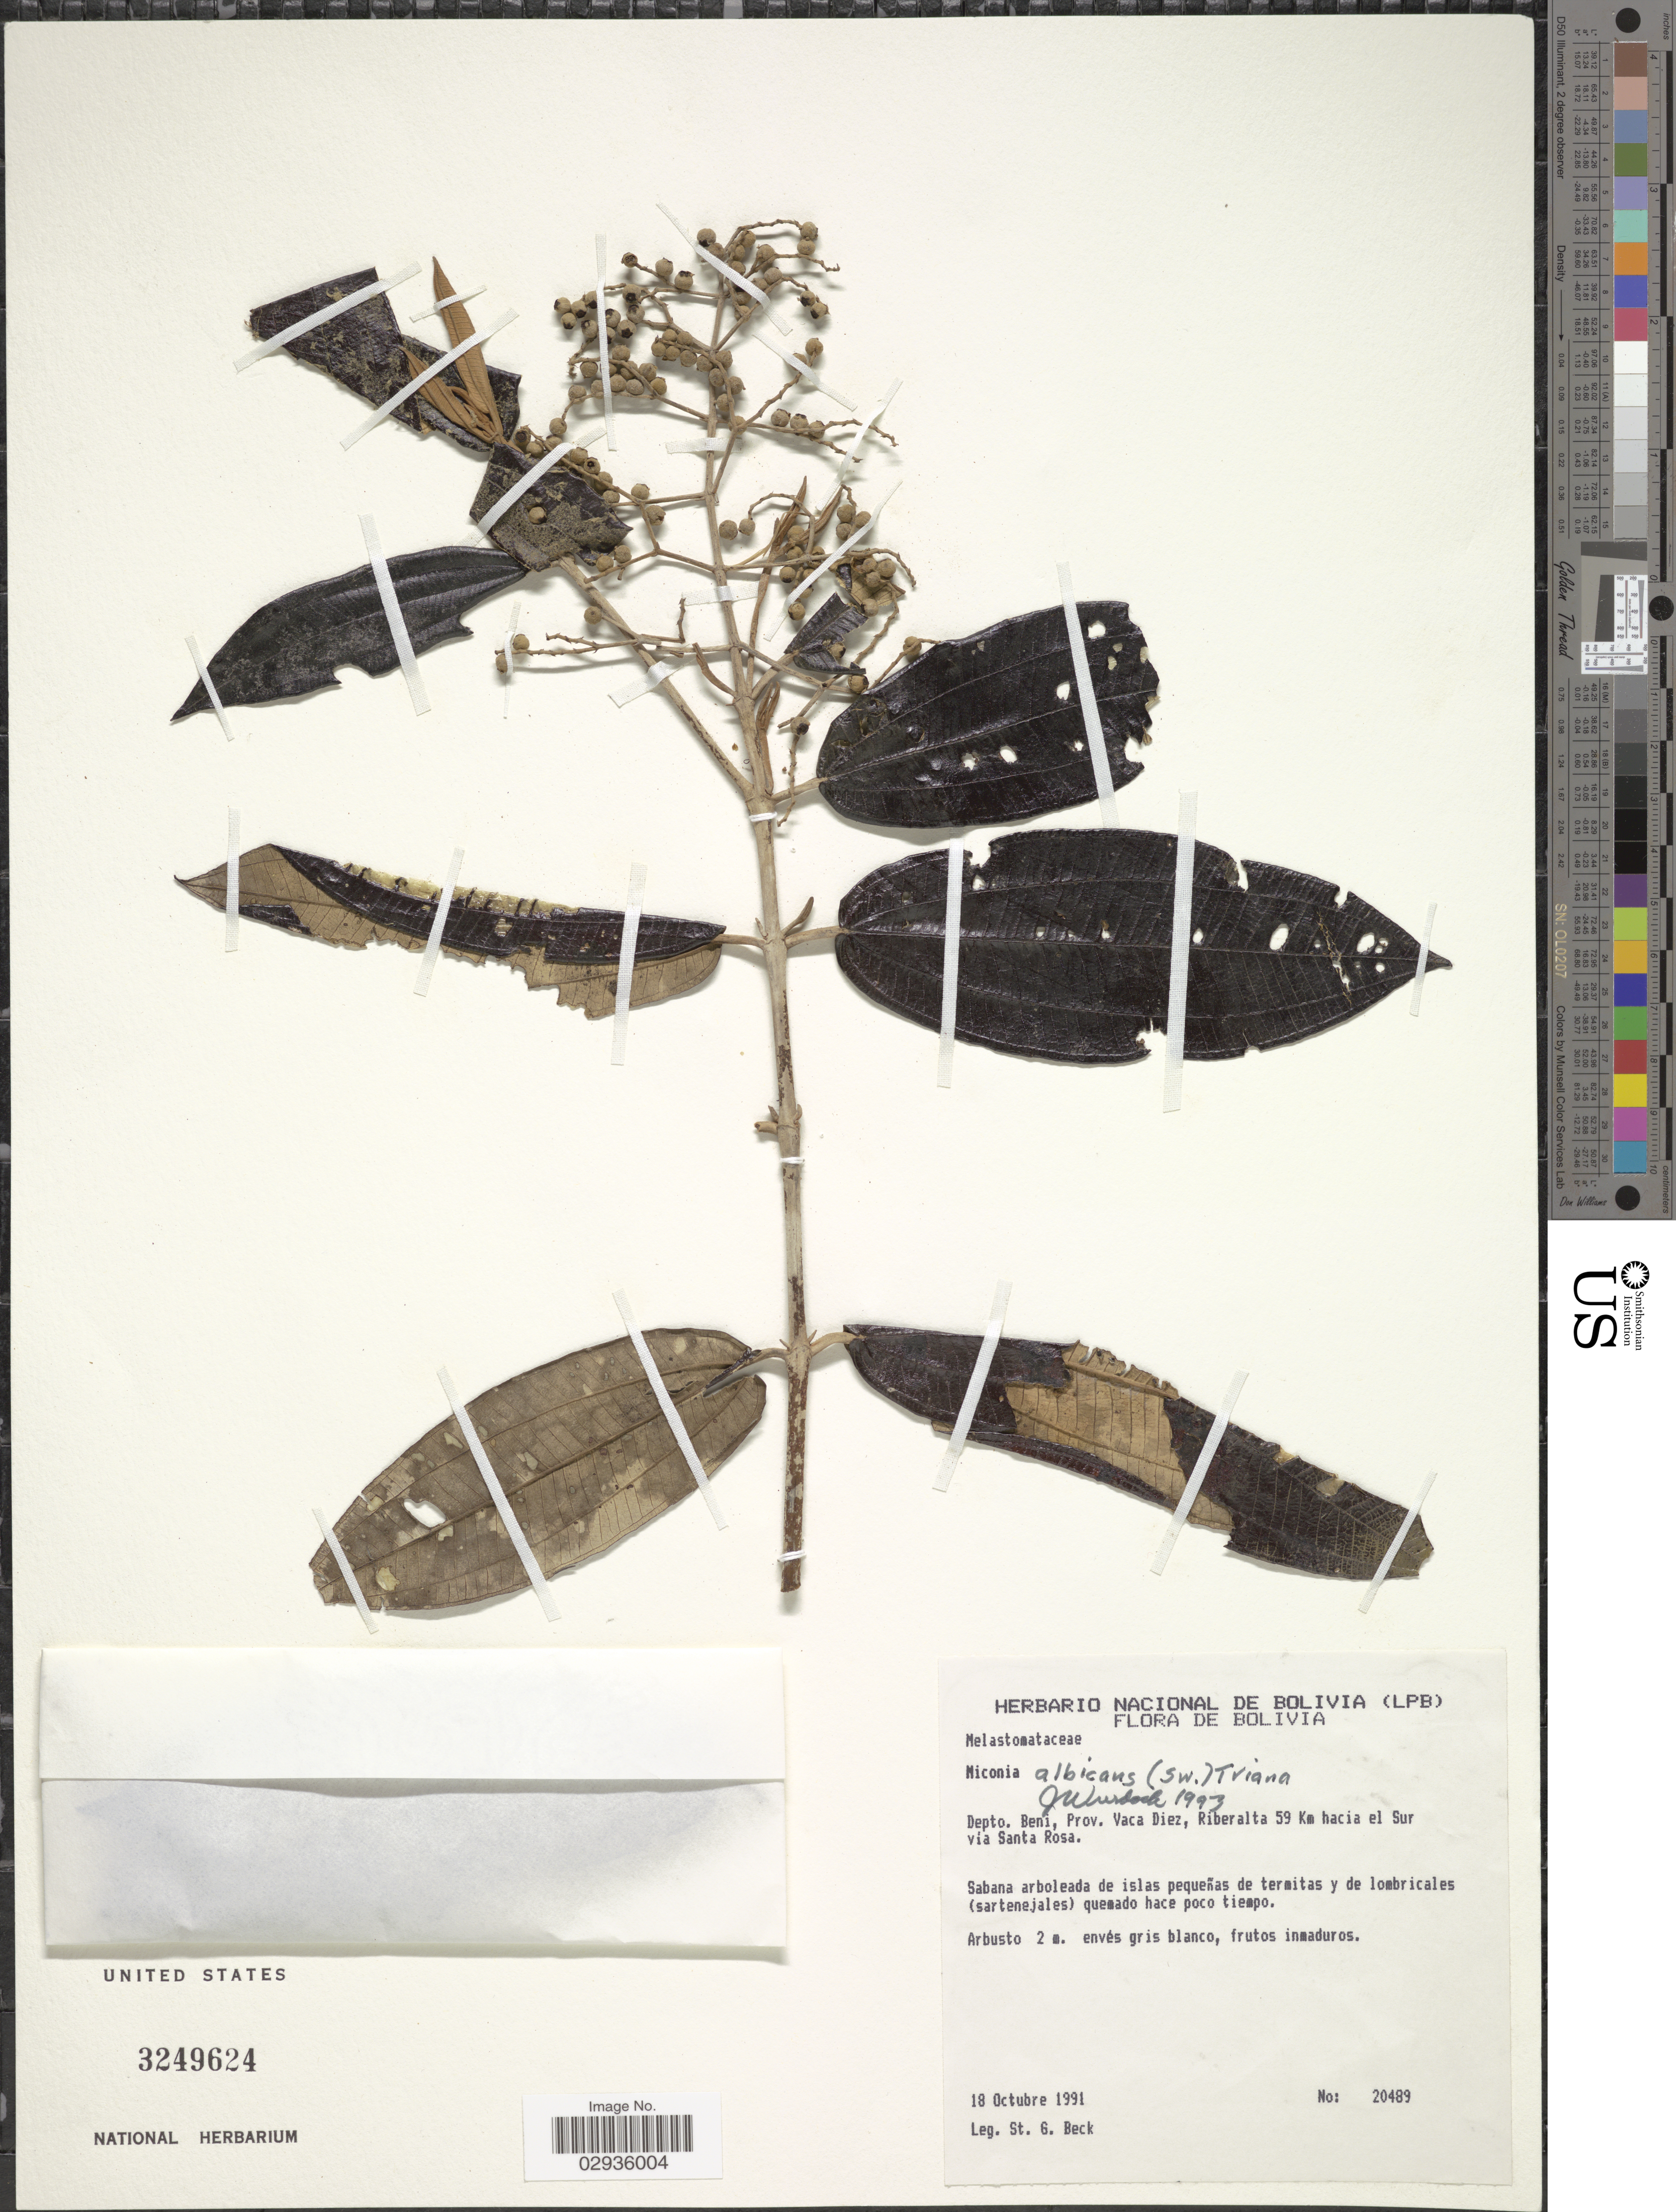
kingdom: Plantae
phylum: Tracheophyta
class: Magnoliopsida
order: Myrtales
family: Melastomataceae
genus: Miconia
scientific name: Miconia albicans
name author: (Sw.) Steud.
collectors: S. G. Beck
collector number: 20489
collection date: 1991-10-18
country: Bolivia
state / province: Beni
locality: Depto. Beni, Prov. Vaca Diez, Riberalta 59 Km hacia el Sur vía Santa Rosa.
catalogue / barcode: US 3249624